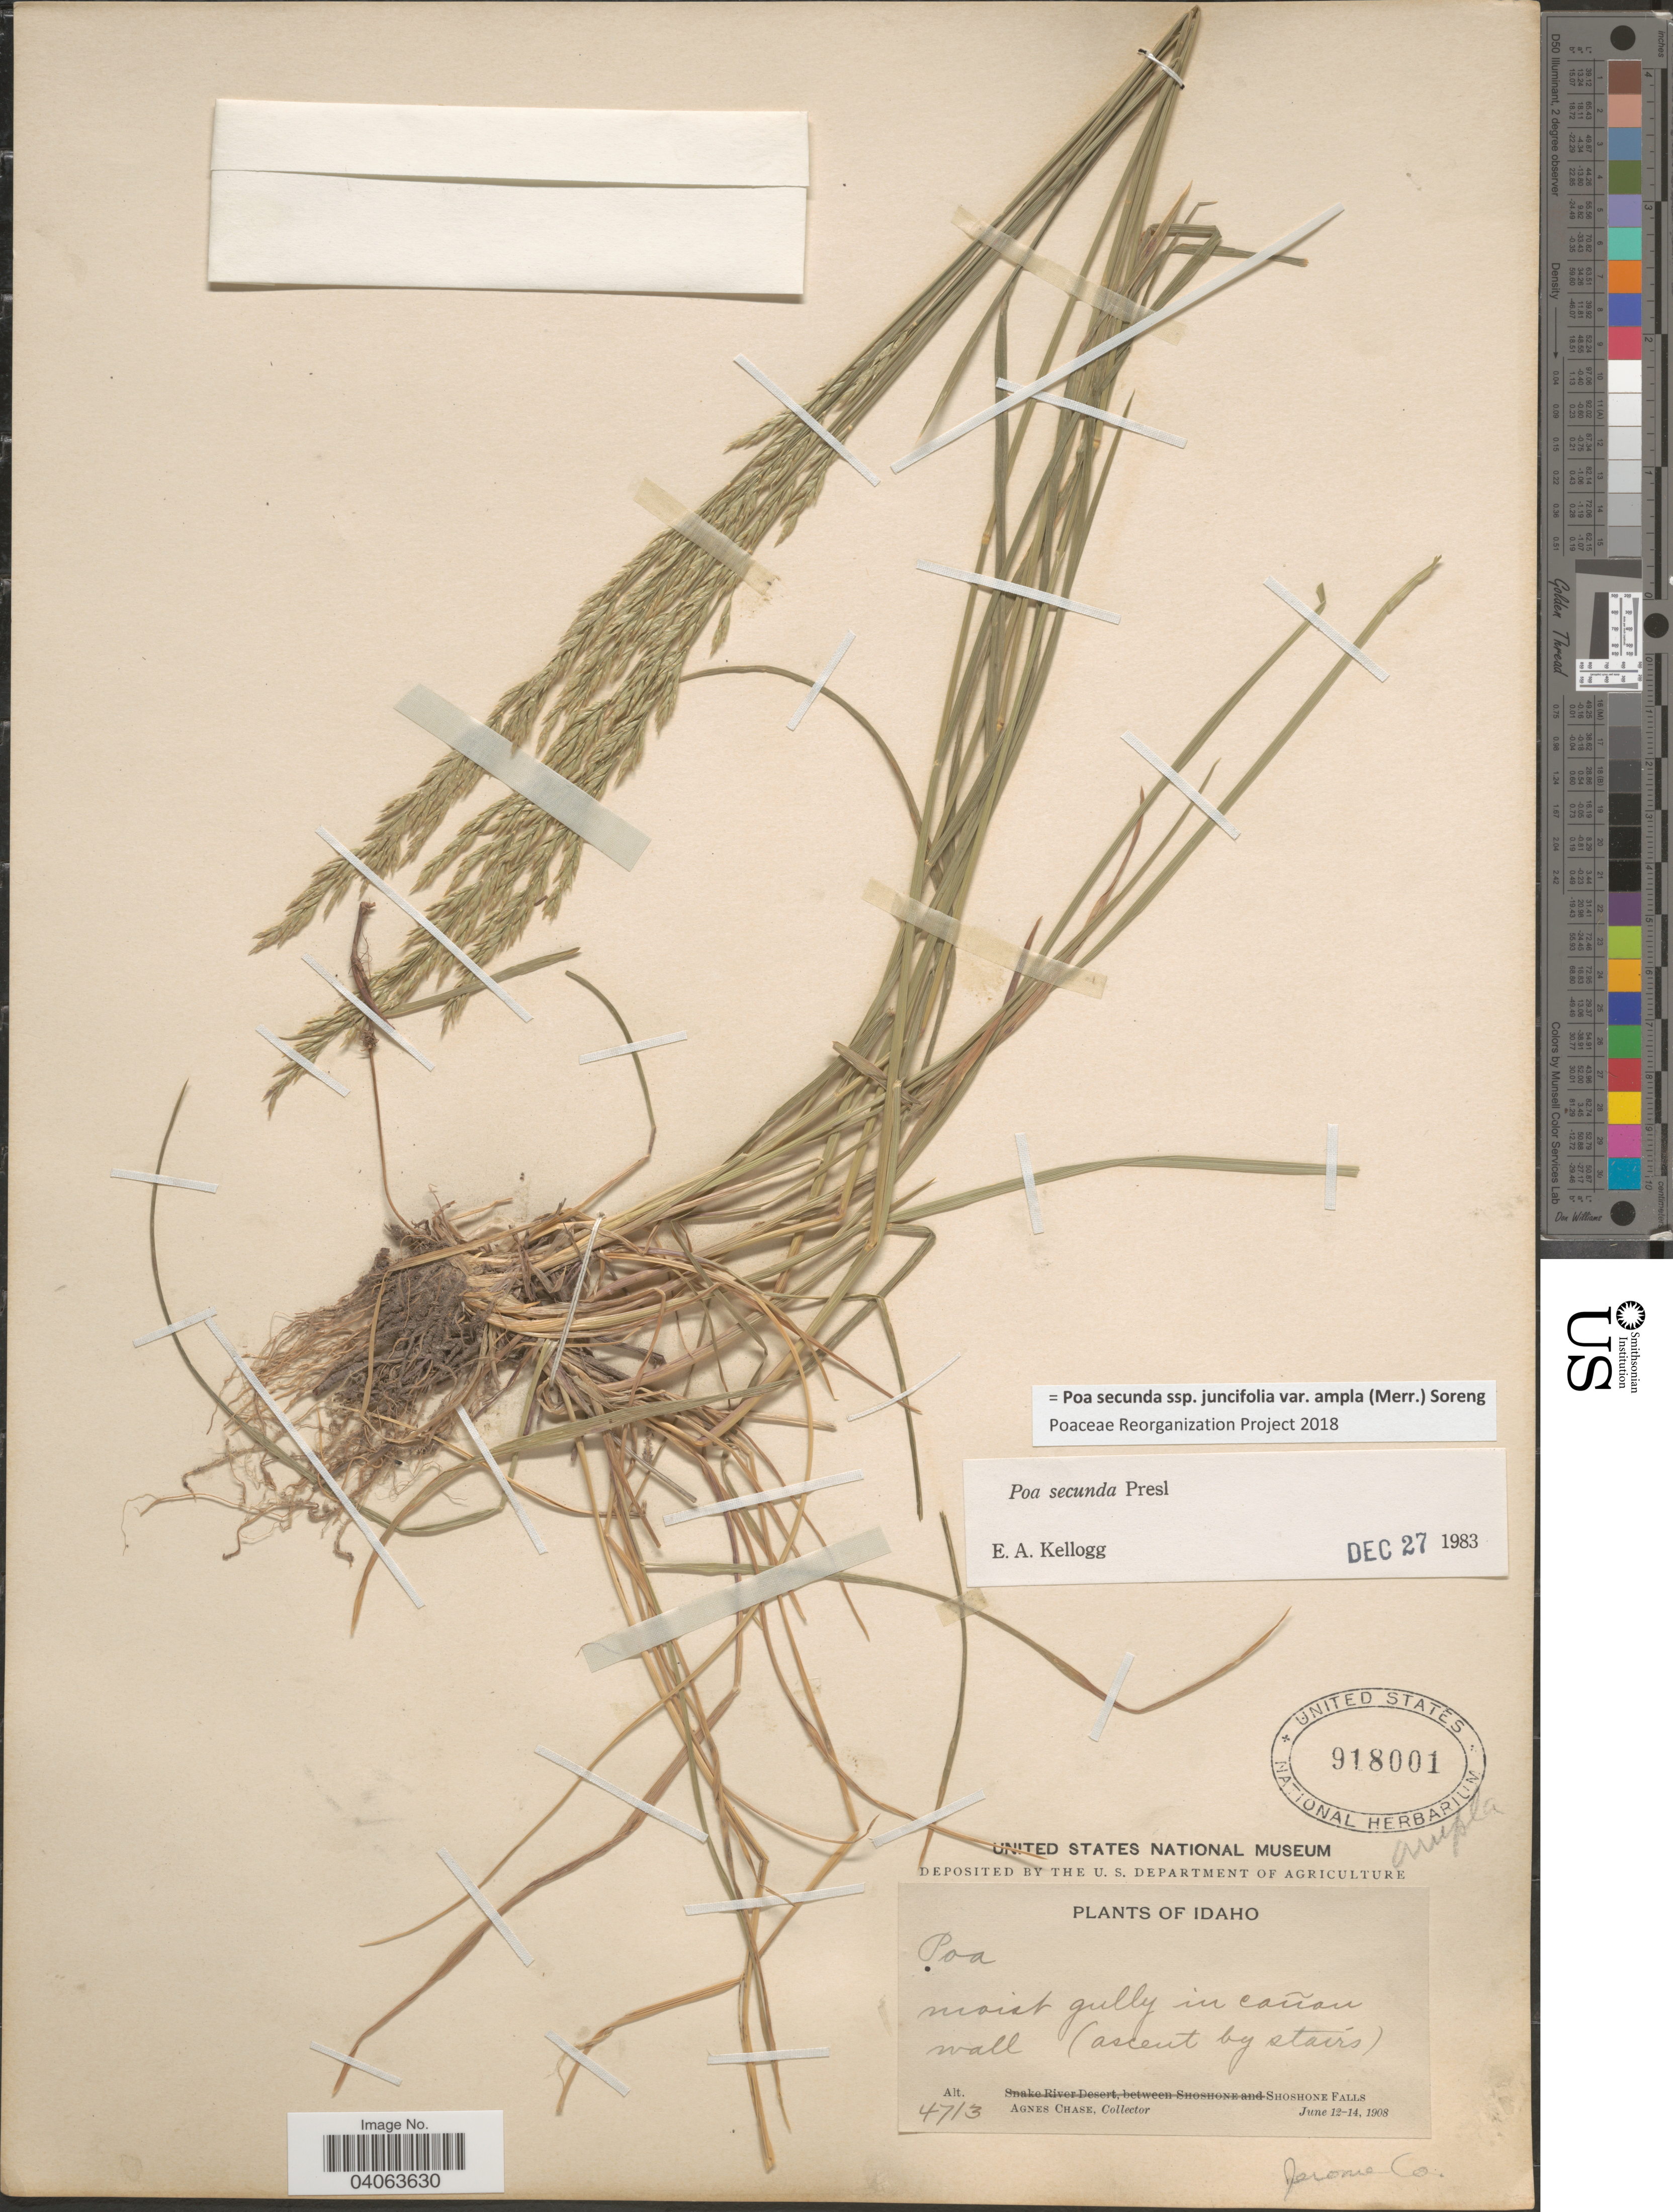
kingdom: Plantae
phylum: Tracheophyta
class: Liliopsida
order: Poales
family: Poaceae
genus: Poa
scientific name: Poa secunda subsp. juncifolia var. ampla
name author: (Merr.) Soreng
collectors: A. Chase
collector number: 4713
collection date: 1908-06-12/1908-06-14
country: United States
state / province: Idaho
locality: In cañon wall (ascent by stairs), Shoshone Falls. Jerome Co.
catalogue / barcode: US 918001